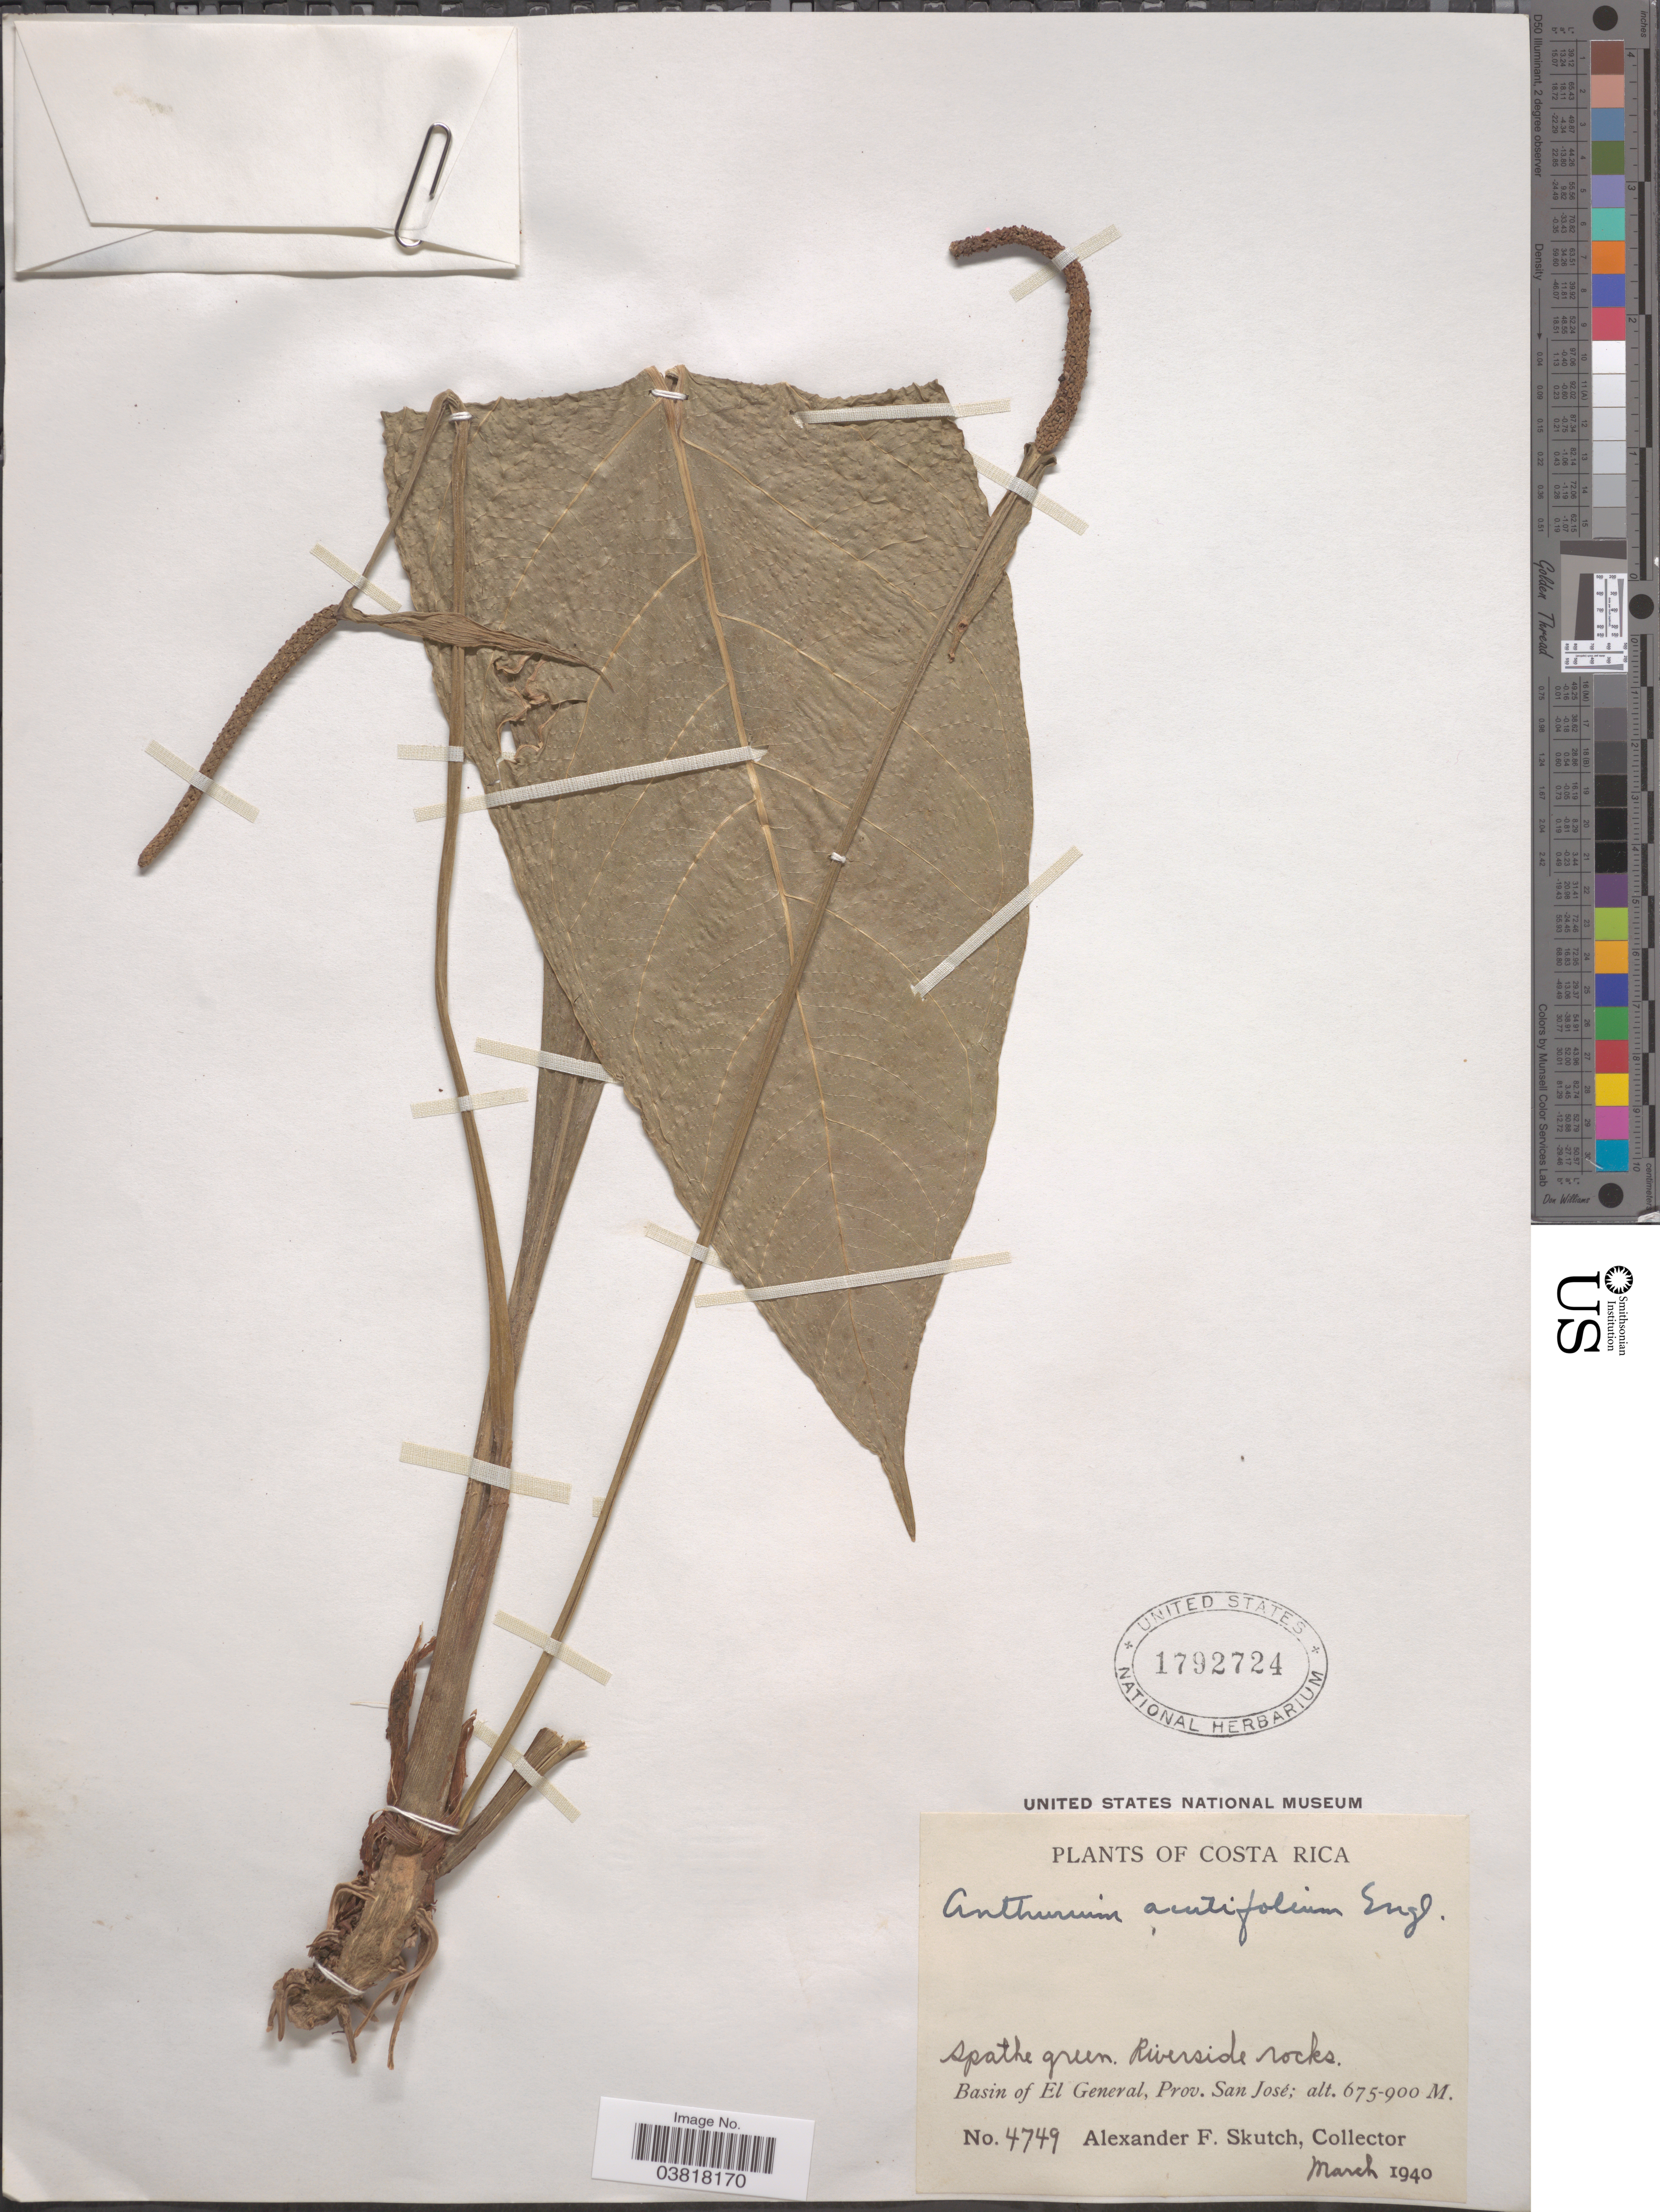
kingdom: Plantae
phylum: Tracheophyta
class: Liliopsida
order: Alismatales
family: Araceae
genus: Anthurium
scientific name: Anthurium acutangulum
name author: Engl.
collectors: A. F. Skutch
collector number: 4749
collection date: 1940-03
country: Costa Rica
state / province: San José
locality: Basin of El General, Prov. San José.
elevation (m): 675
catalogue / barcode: US 1792724